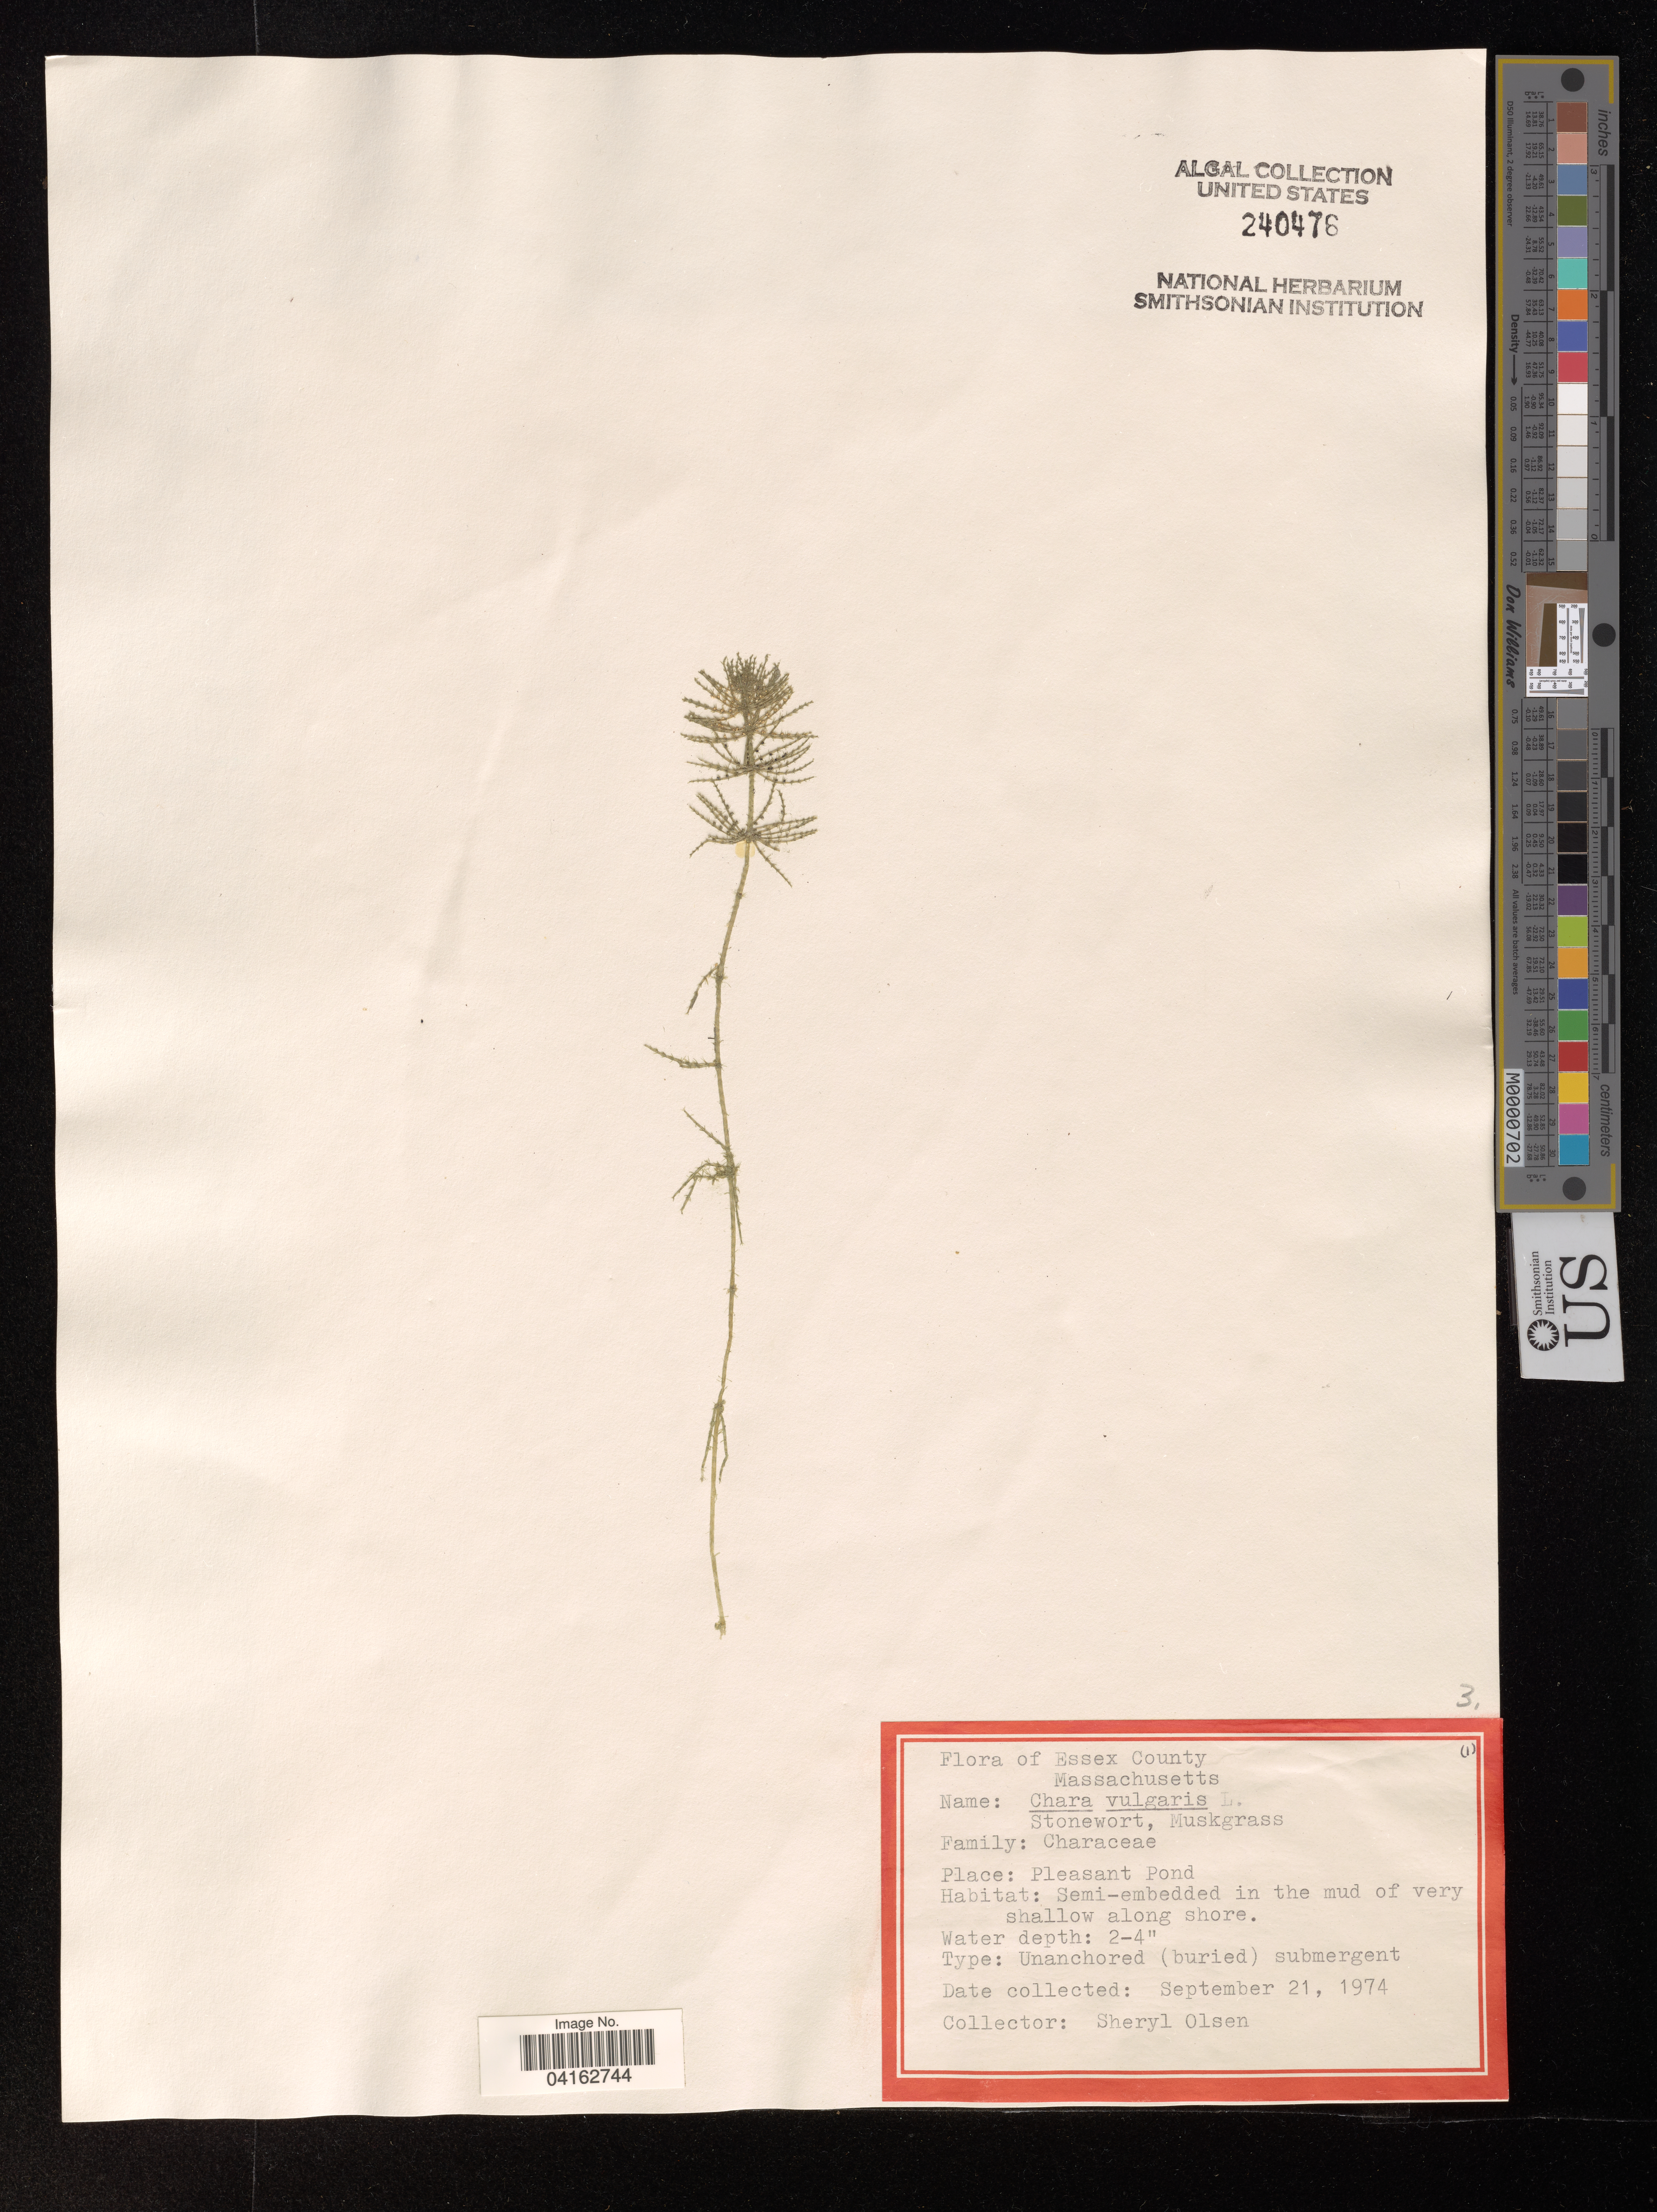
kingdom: Plantae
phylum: Charophyta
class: Charophyceae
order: Charales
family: Characeae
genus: Chara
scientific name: Chara vulgaris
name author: L.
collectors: S. Olsen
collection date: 1974-09-21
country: United States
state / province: Massachusetts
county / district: Esssex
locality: Pleasant Pond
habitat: Semi-embedded in the mud of very shallow along shore.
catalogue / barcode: US 240476